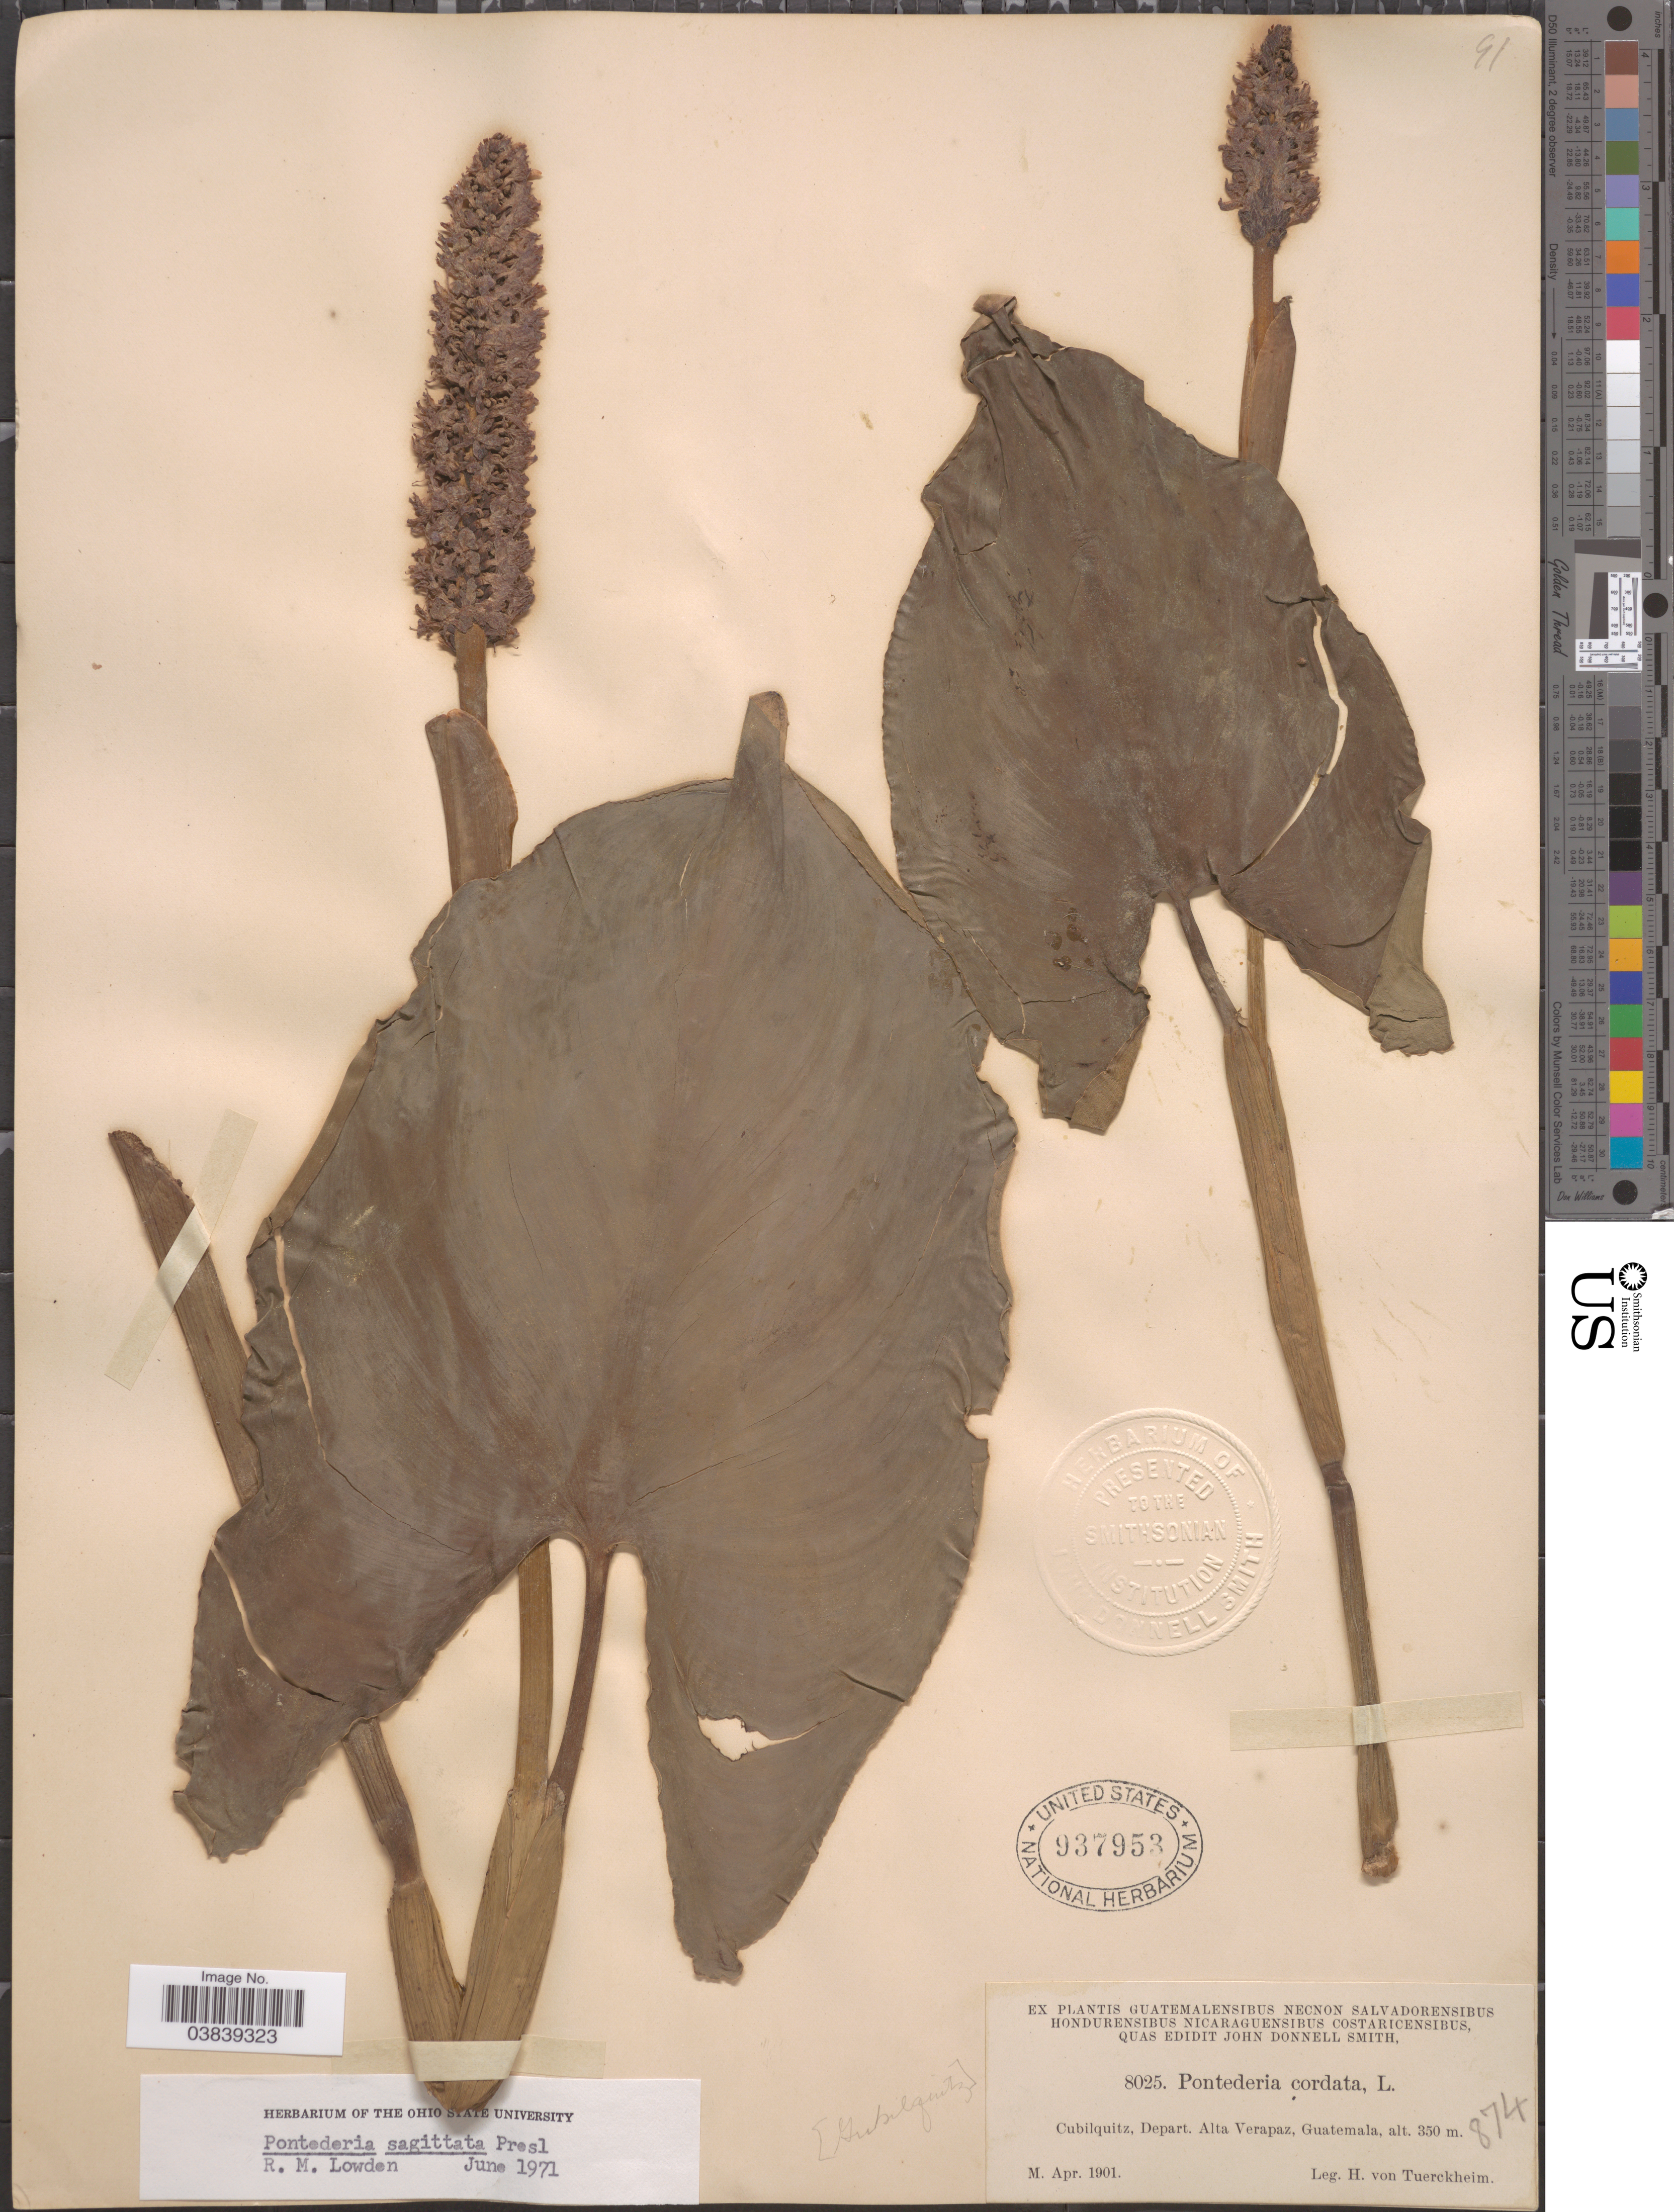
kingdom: Plantae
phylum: Tracheophyta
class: Liliopsida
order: Commelinales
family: Pontederiaceae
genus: Pontederia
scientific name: Pontederia sagittata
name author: C. Presl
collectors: H. von Türckheim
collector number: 8025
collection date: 1901-04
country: Guatemala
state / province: Alta Verapaz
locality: Cubilquitz, Depart. Alta Verapaz.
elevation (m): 350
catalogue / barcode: US 937953